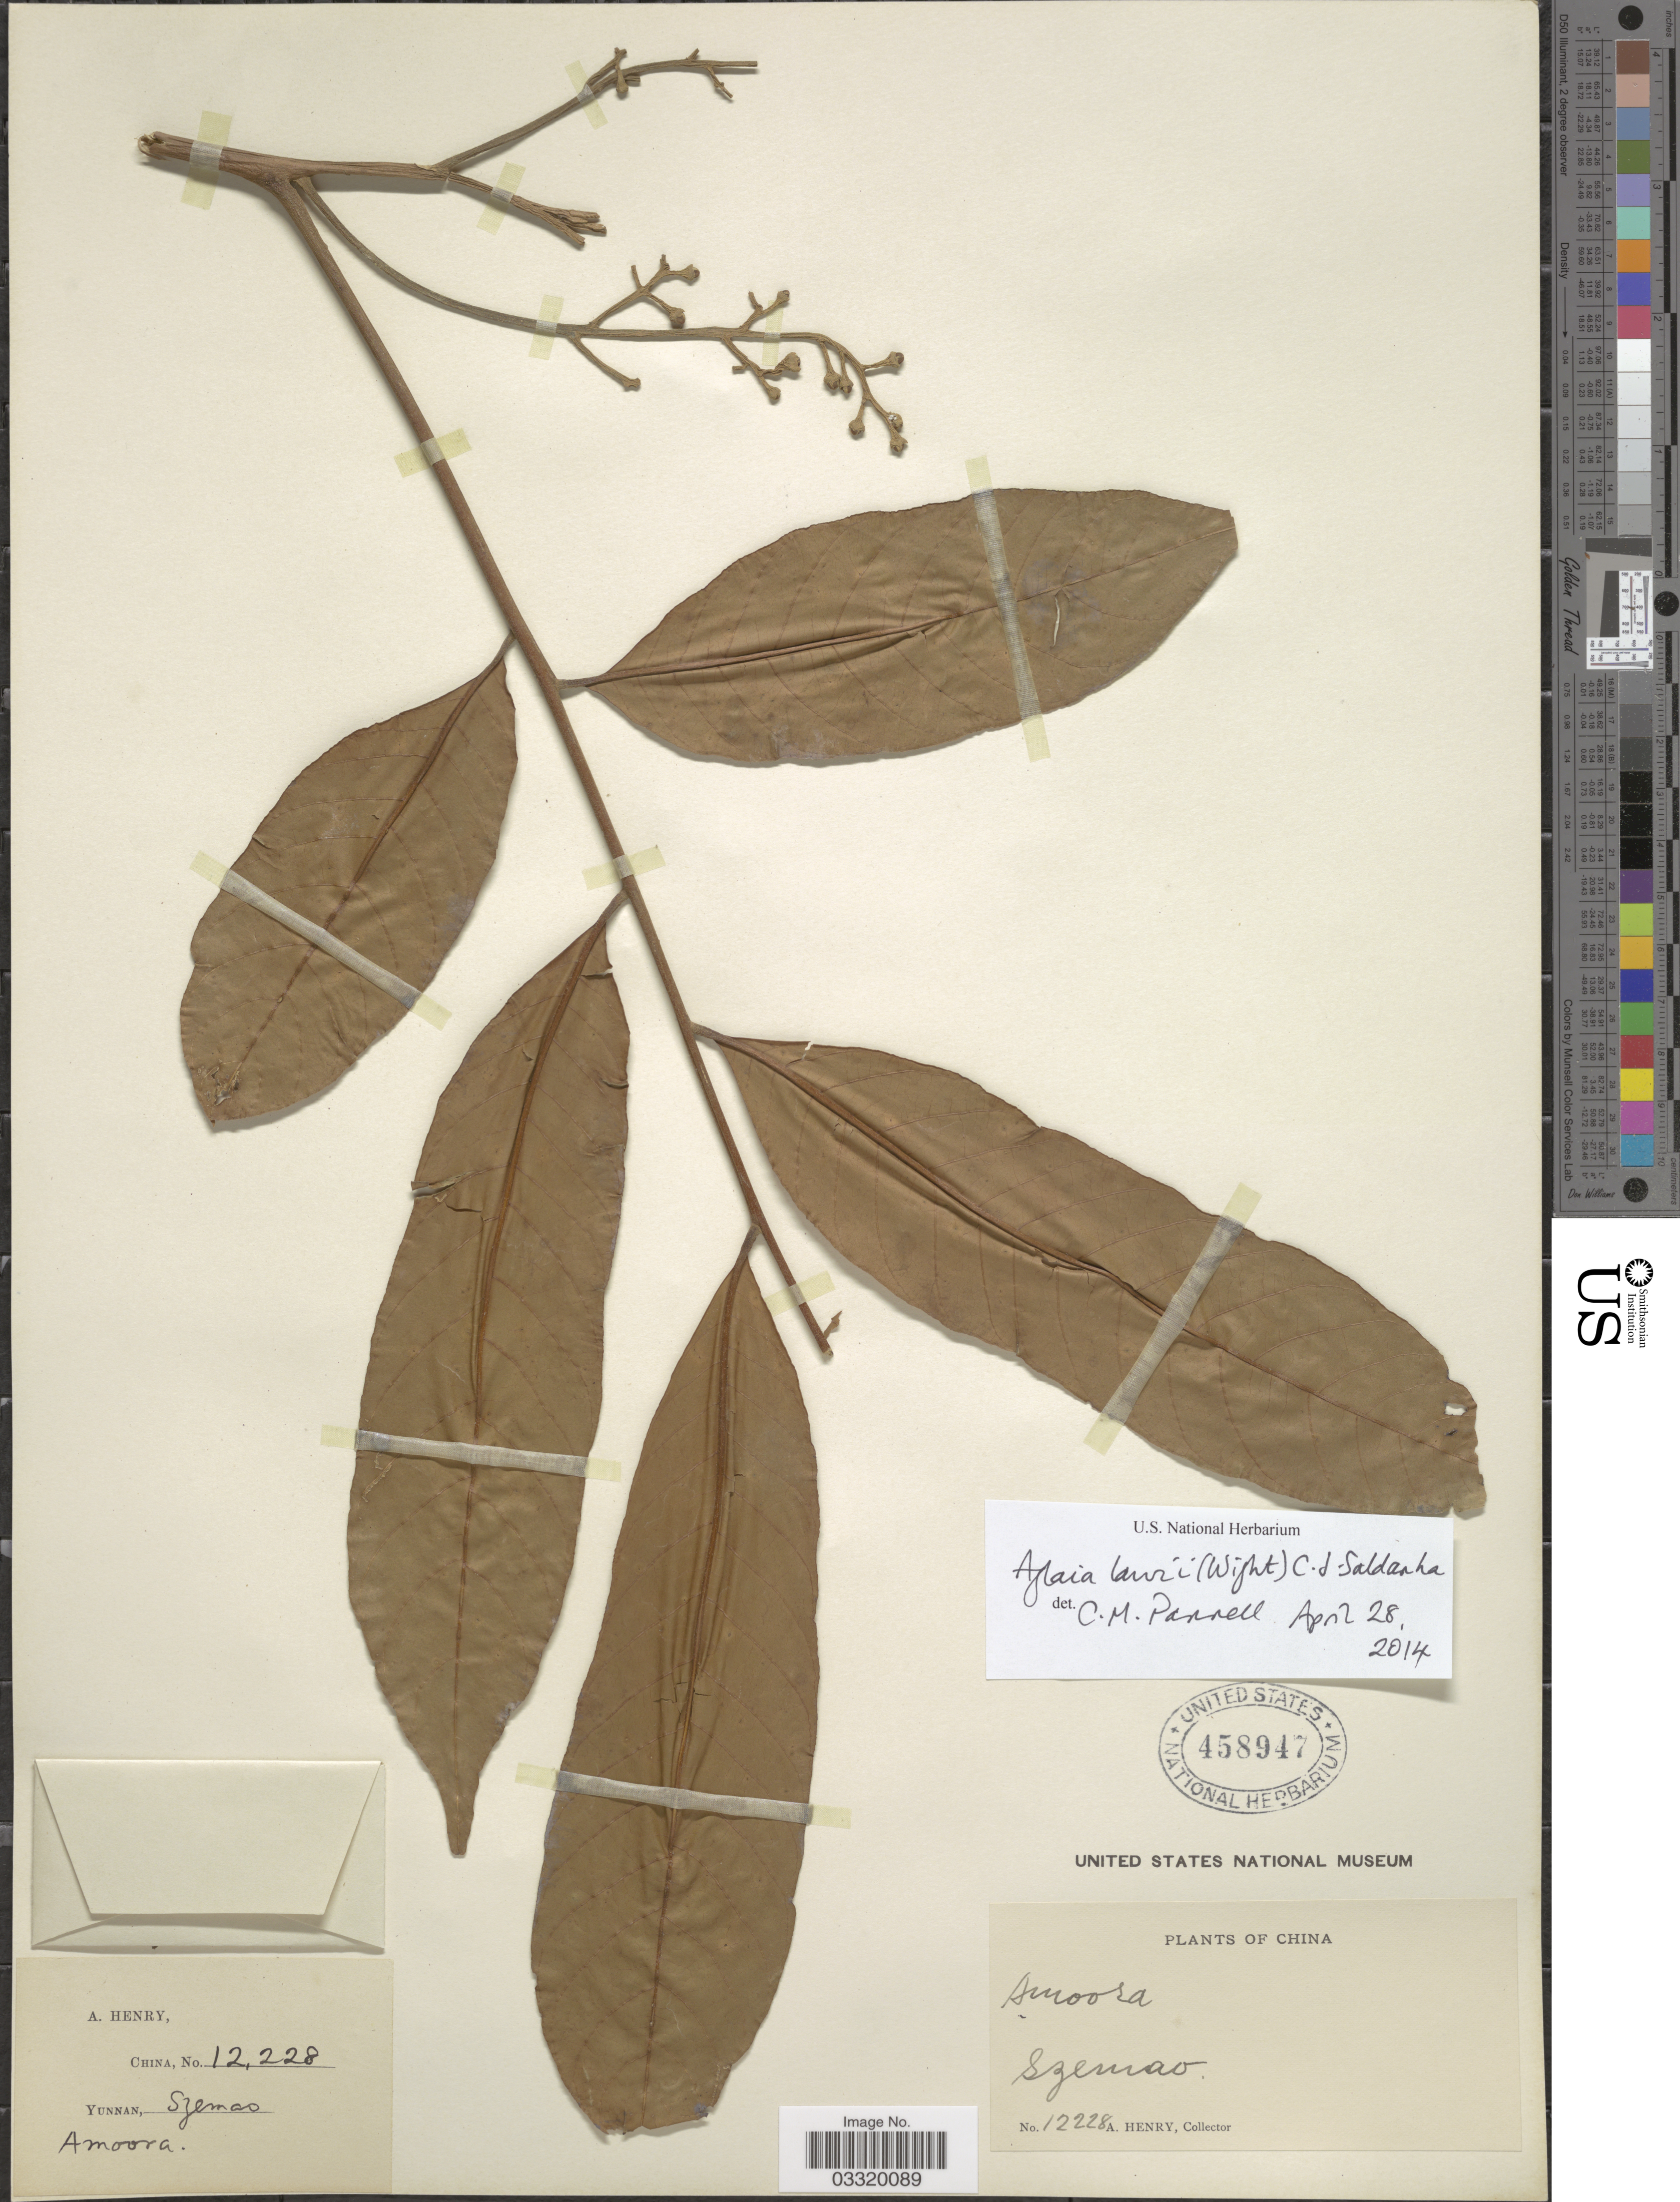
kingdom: Plantae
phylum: Tracheophyta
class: Magnoliopsida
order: Sapindales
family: Meliaceae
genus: Aglaia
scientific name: Aglaia lawii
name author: (Wight) C.J. Saldanha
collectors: A. Henry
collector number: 12228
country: China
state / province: Yunnan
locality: Szemao.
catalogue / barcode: US 458947